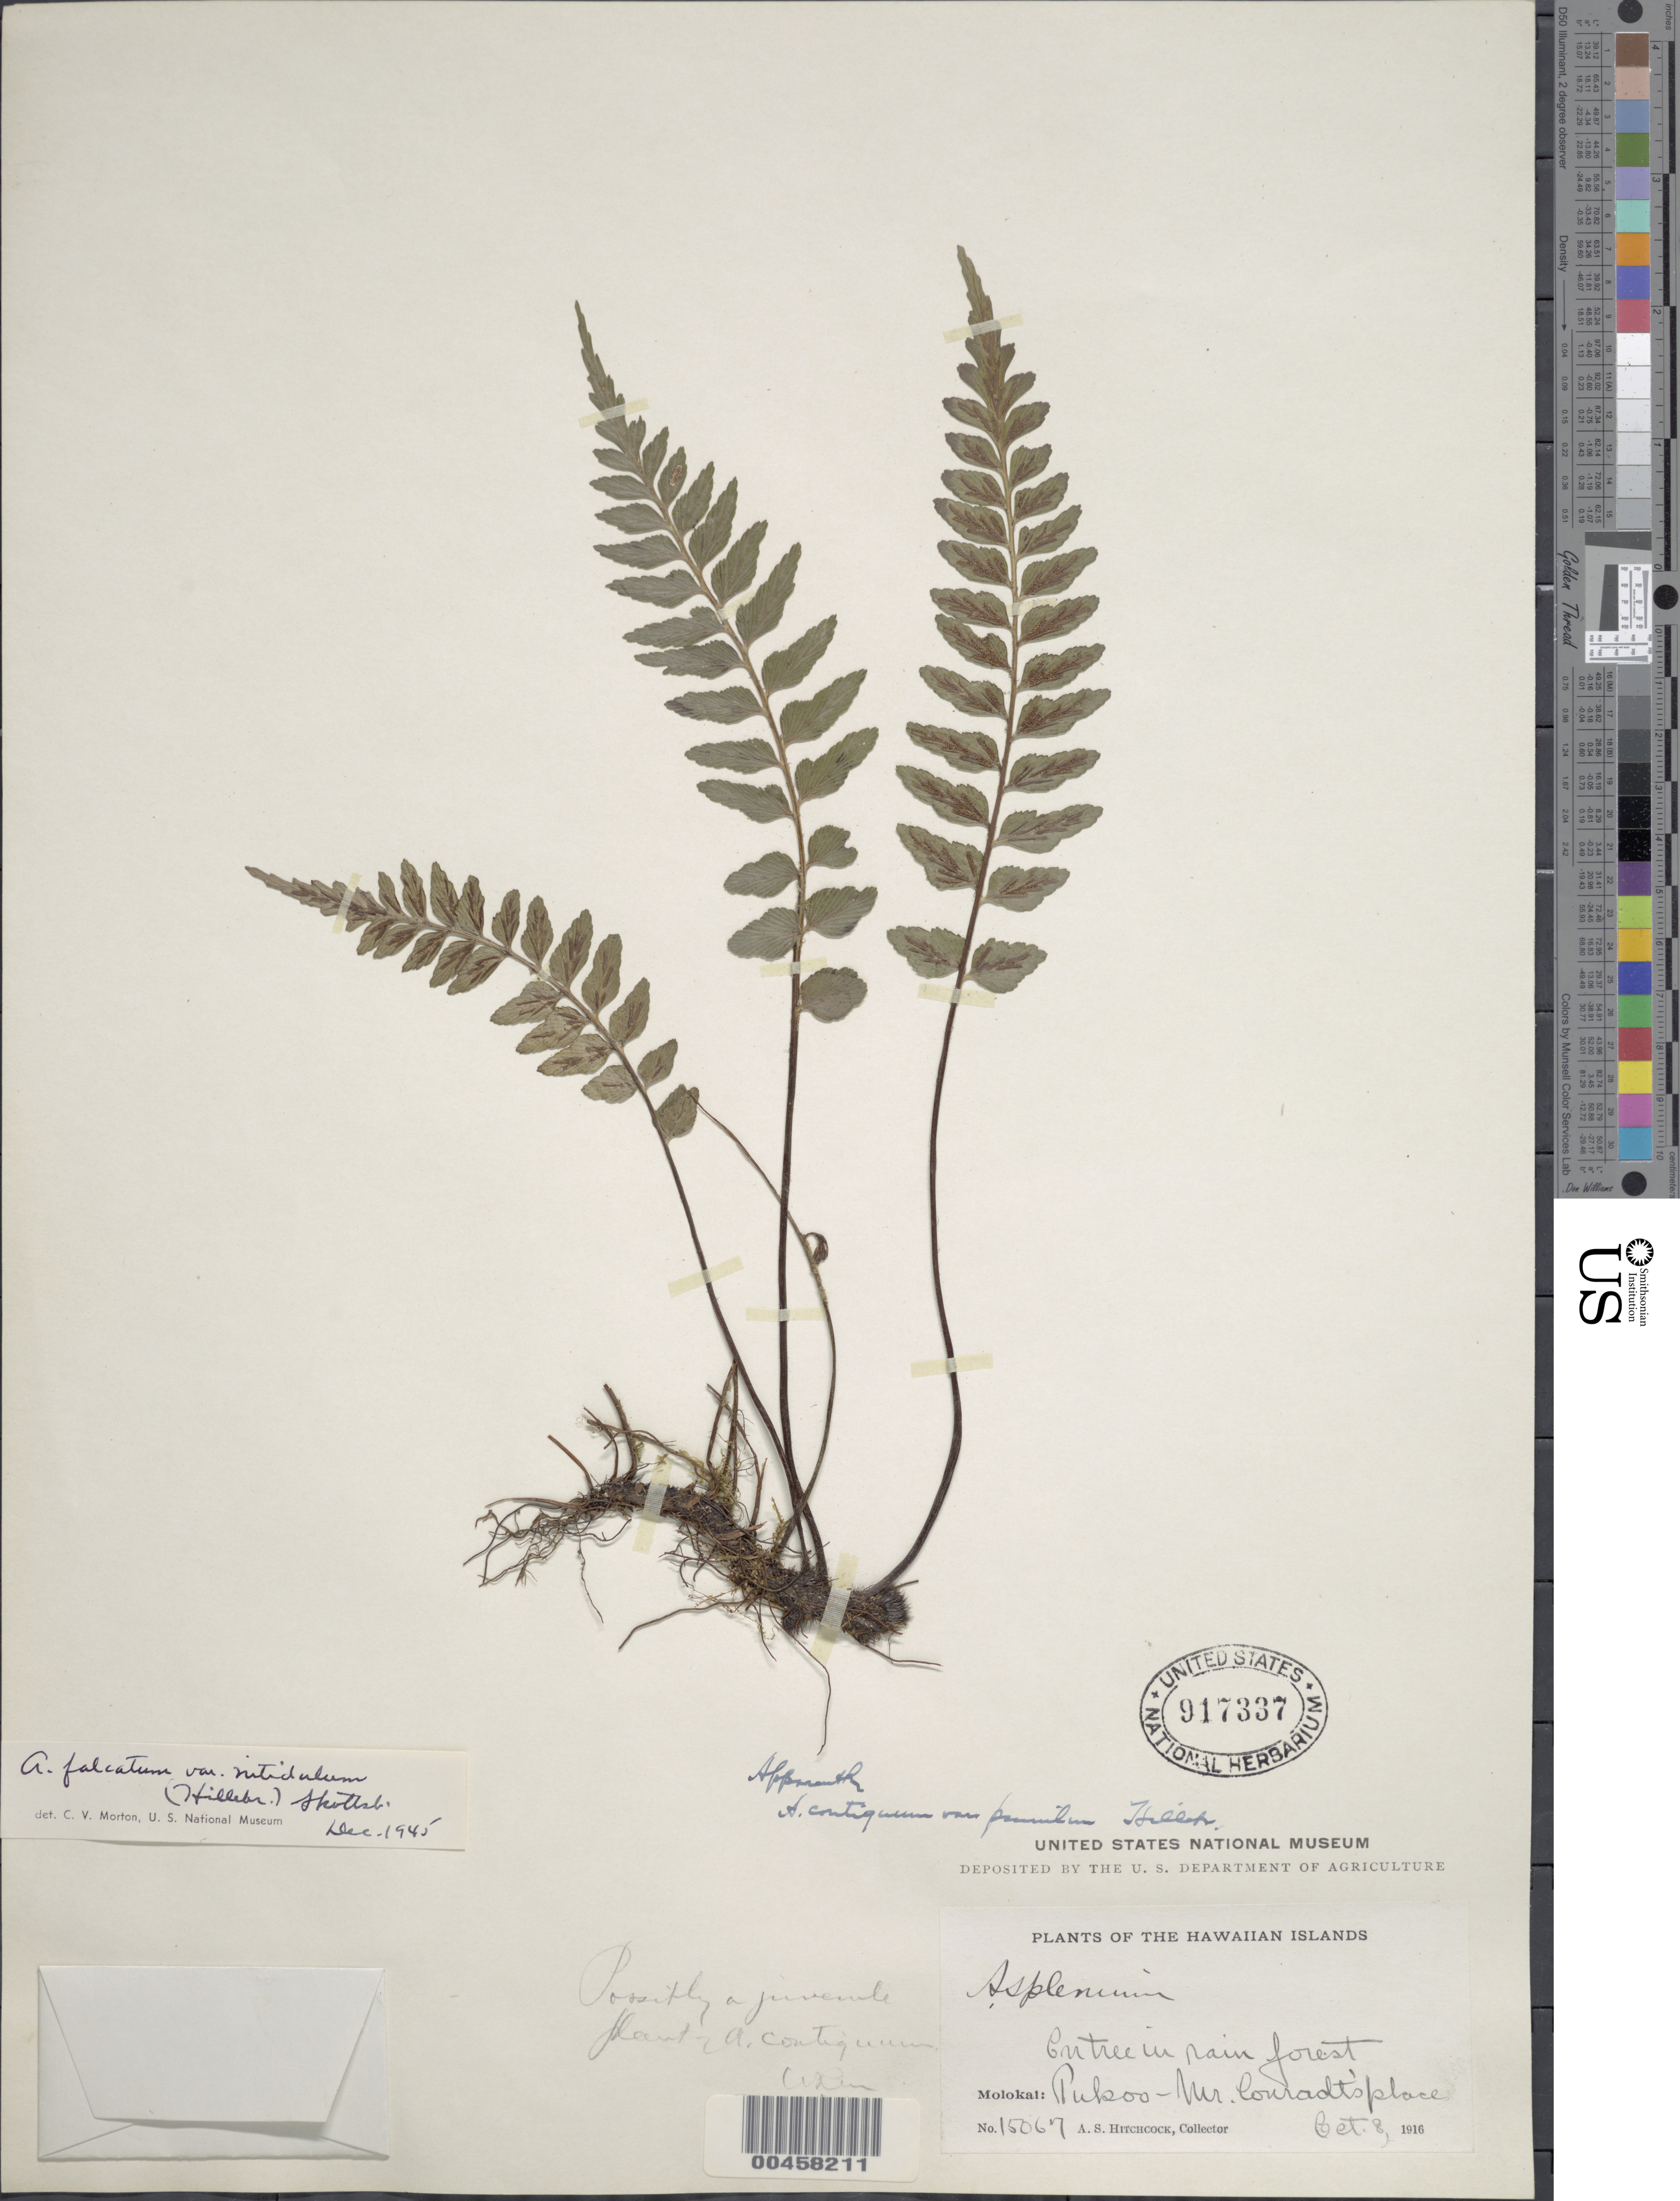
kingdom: Plantae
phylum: Tracheophyta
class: Polypodiopsida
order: Polypodiales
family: Aspleniaceae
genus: Asplenium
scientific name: Asplenium polyodon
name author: G. Forst.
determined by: Wagner, W. L., (BOT), Smithsonian Institution - National Museum of Natural History (UNITED STATES)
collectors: A. S. Hitchcock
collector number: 15067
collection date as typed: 8 Oct 1916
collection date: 1916-10-08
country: United States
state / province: Hawaii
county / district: Maui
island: Moloka'i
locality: Pukoo - Mr. Conradt's place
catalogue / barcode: US 917337